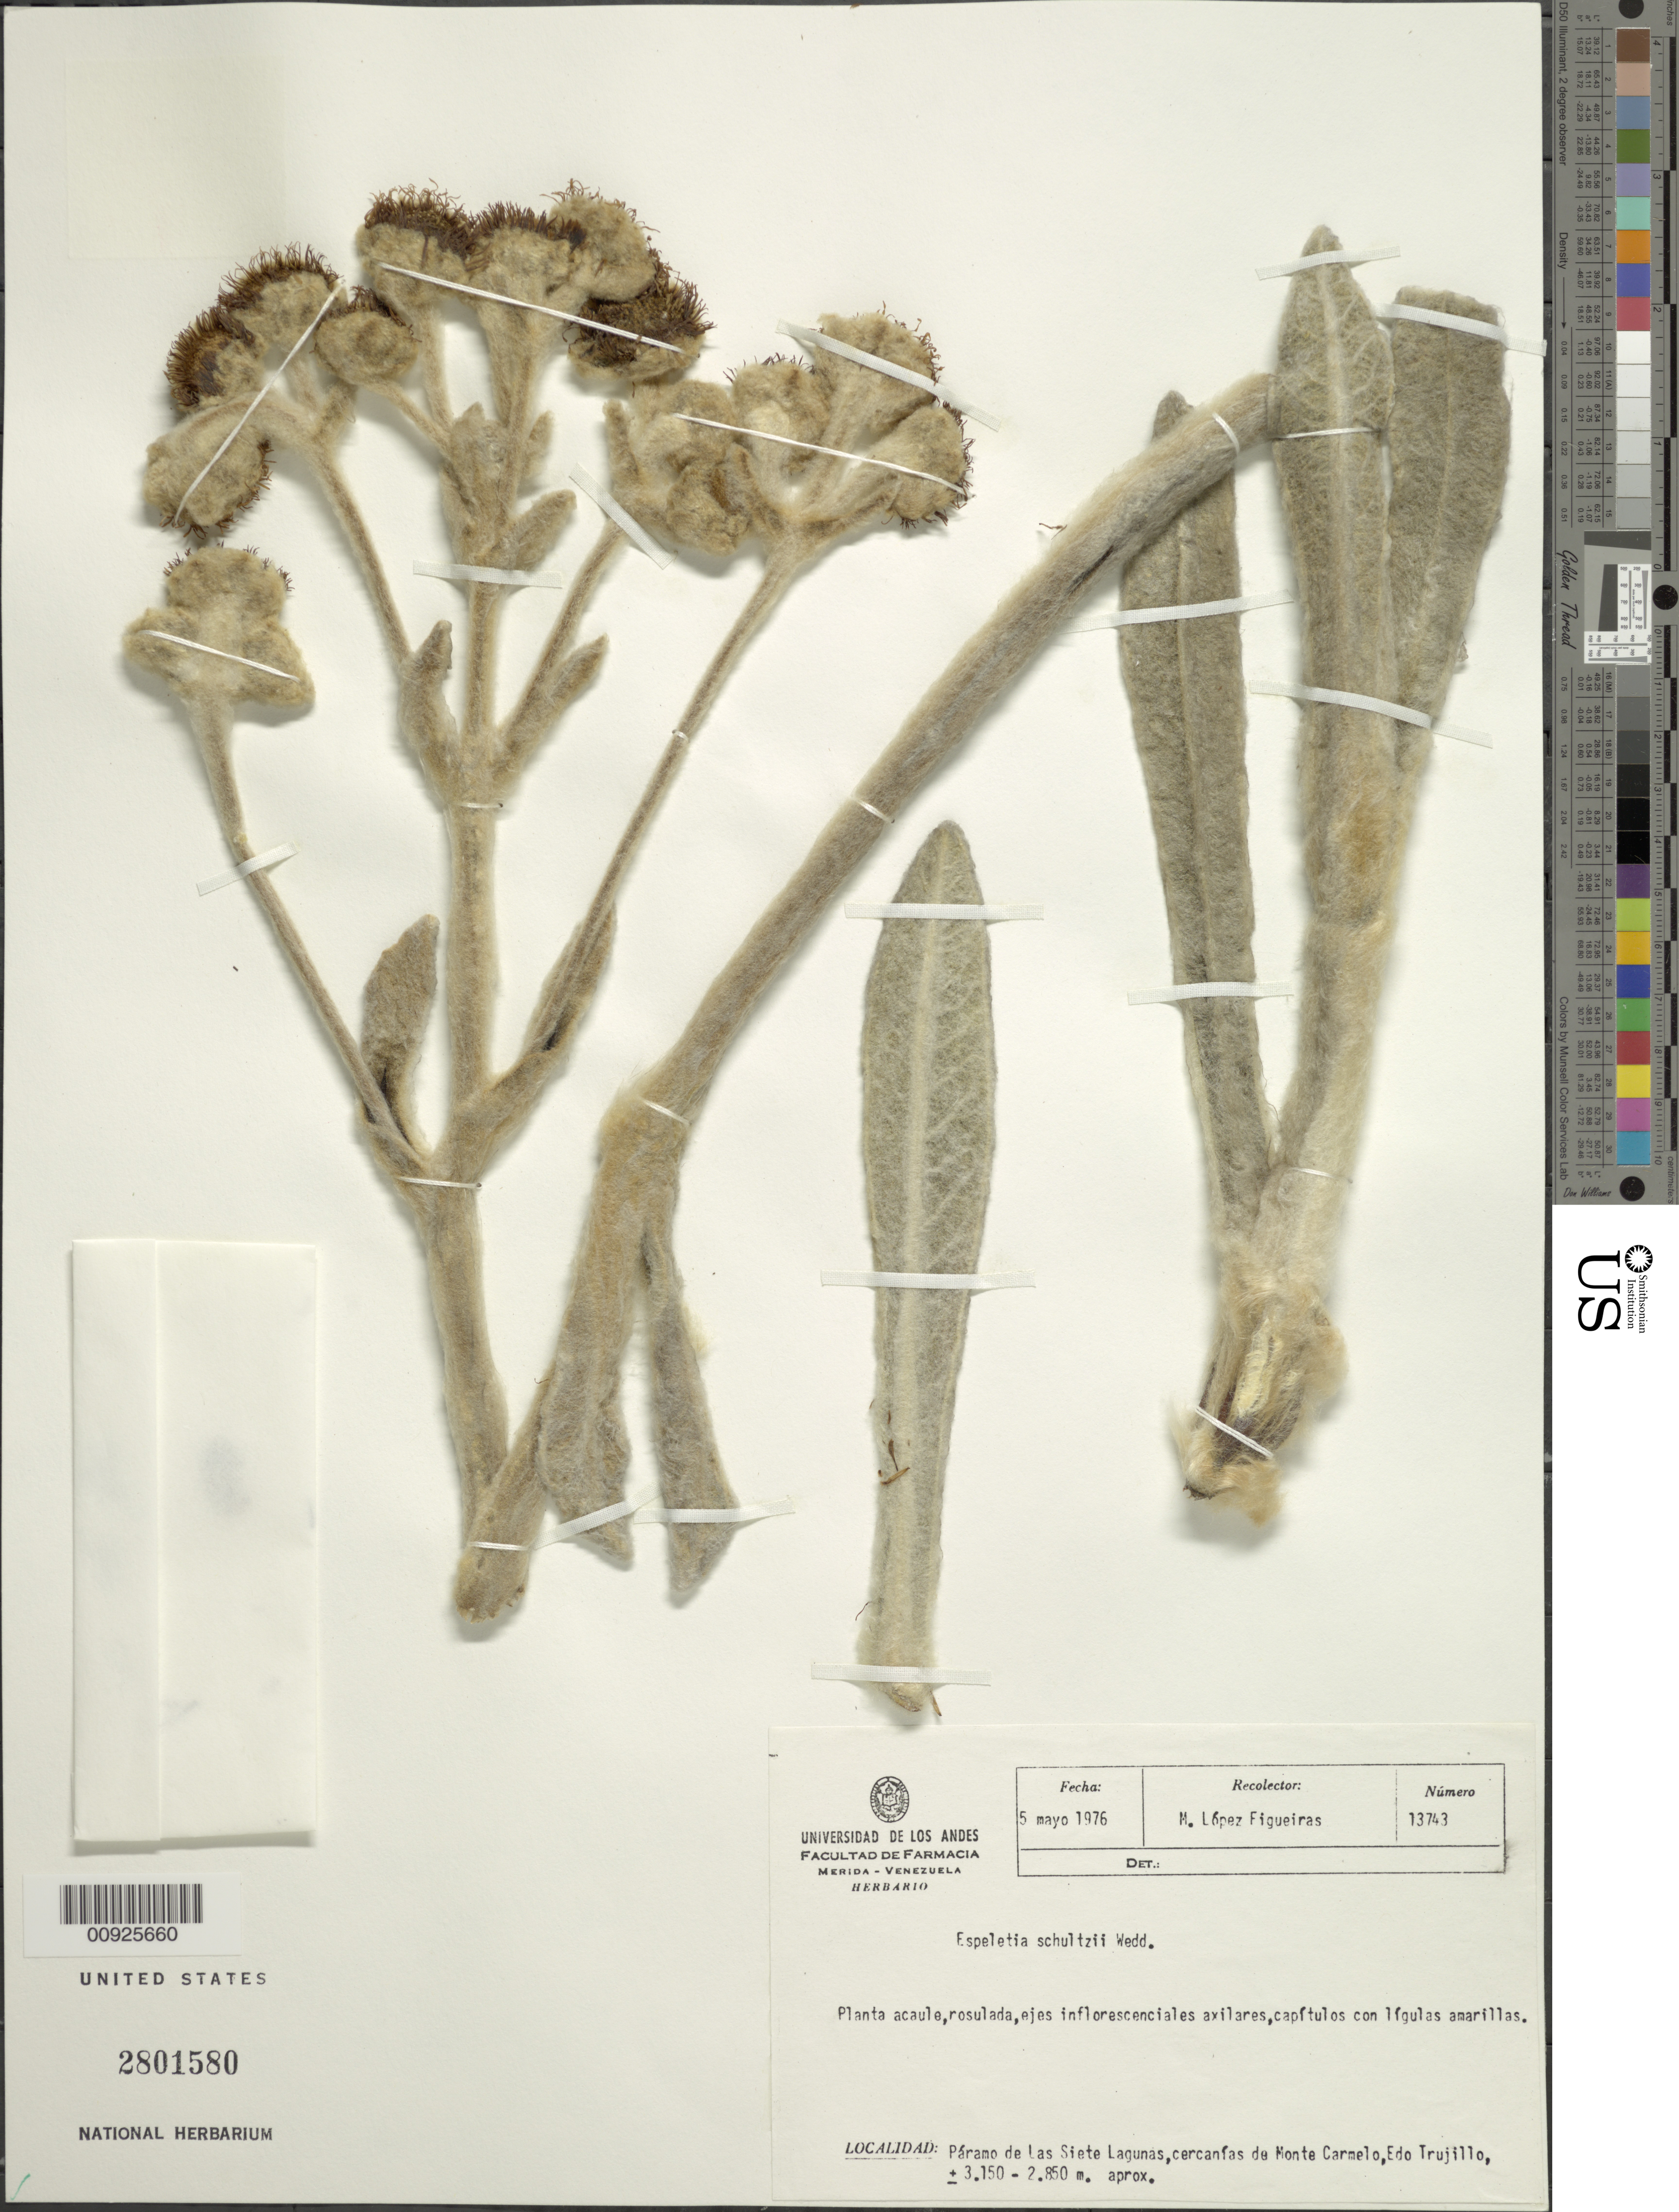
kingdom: Plantae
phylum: Tracheophyta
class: Magnoliopsida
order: Asterales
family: Asteraceae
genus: Espeletia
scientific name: Espeletia schultzii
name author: Wedd.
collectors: M. López Figueiras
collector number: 13743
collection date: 1976-05-05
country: Venezuela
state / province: Trujillo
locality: Páramo de Las siete Lagunas, cercanías de Monte Carmelo.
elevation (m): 2850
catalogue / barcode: US 2801580